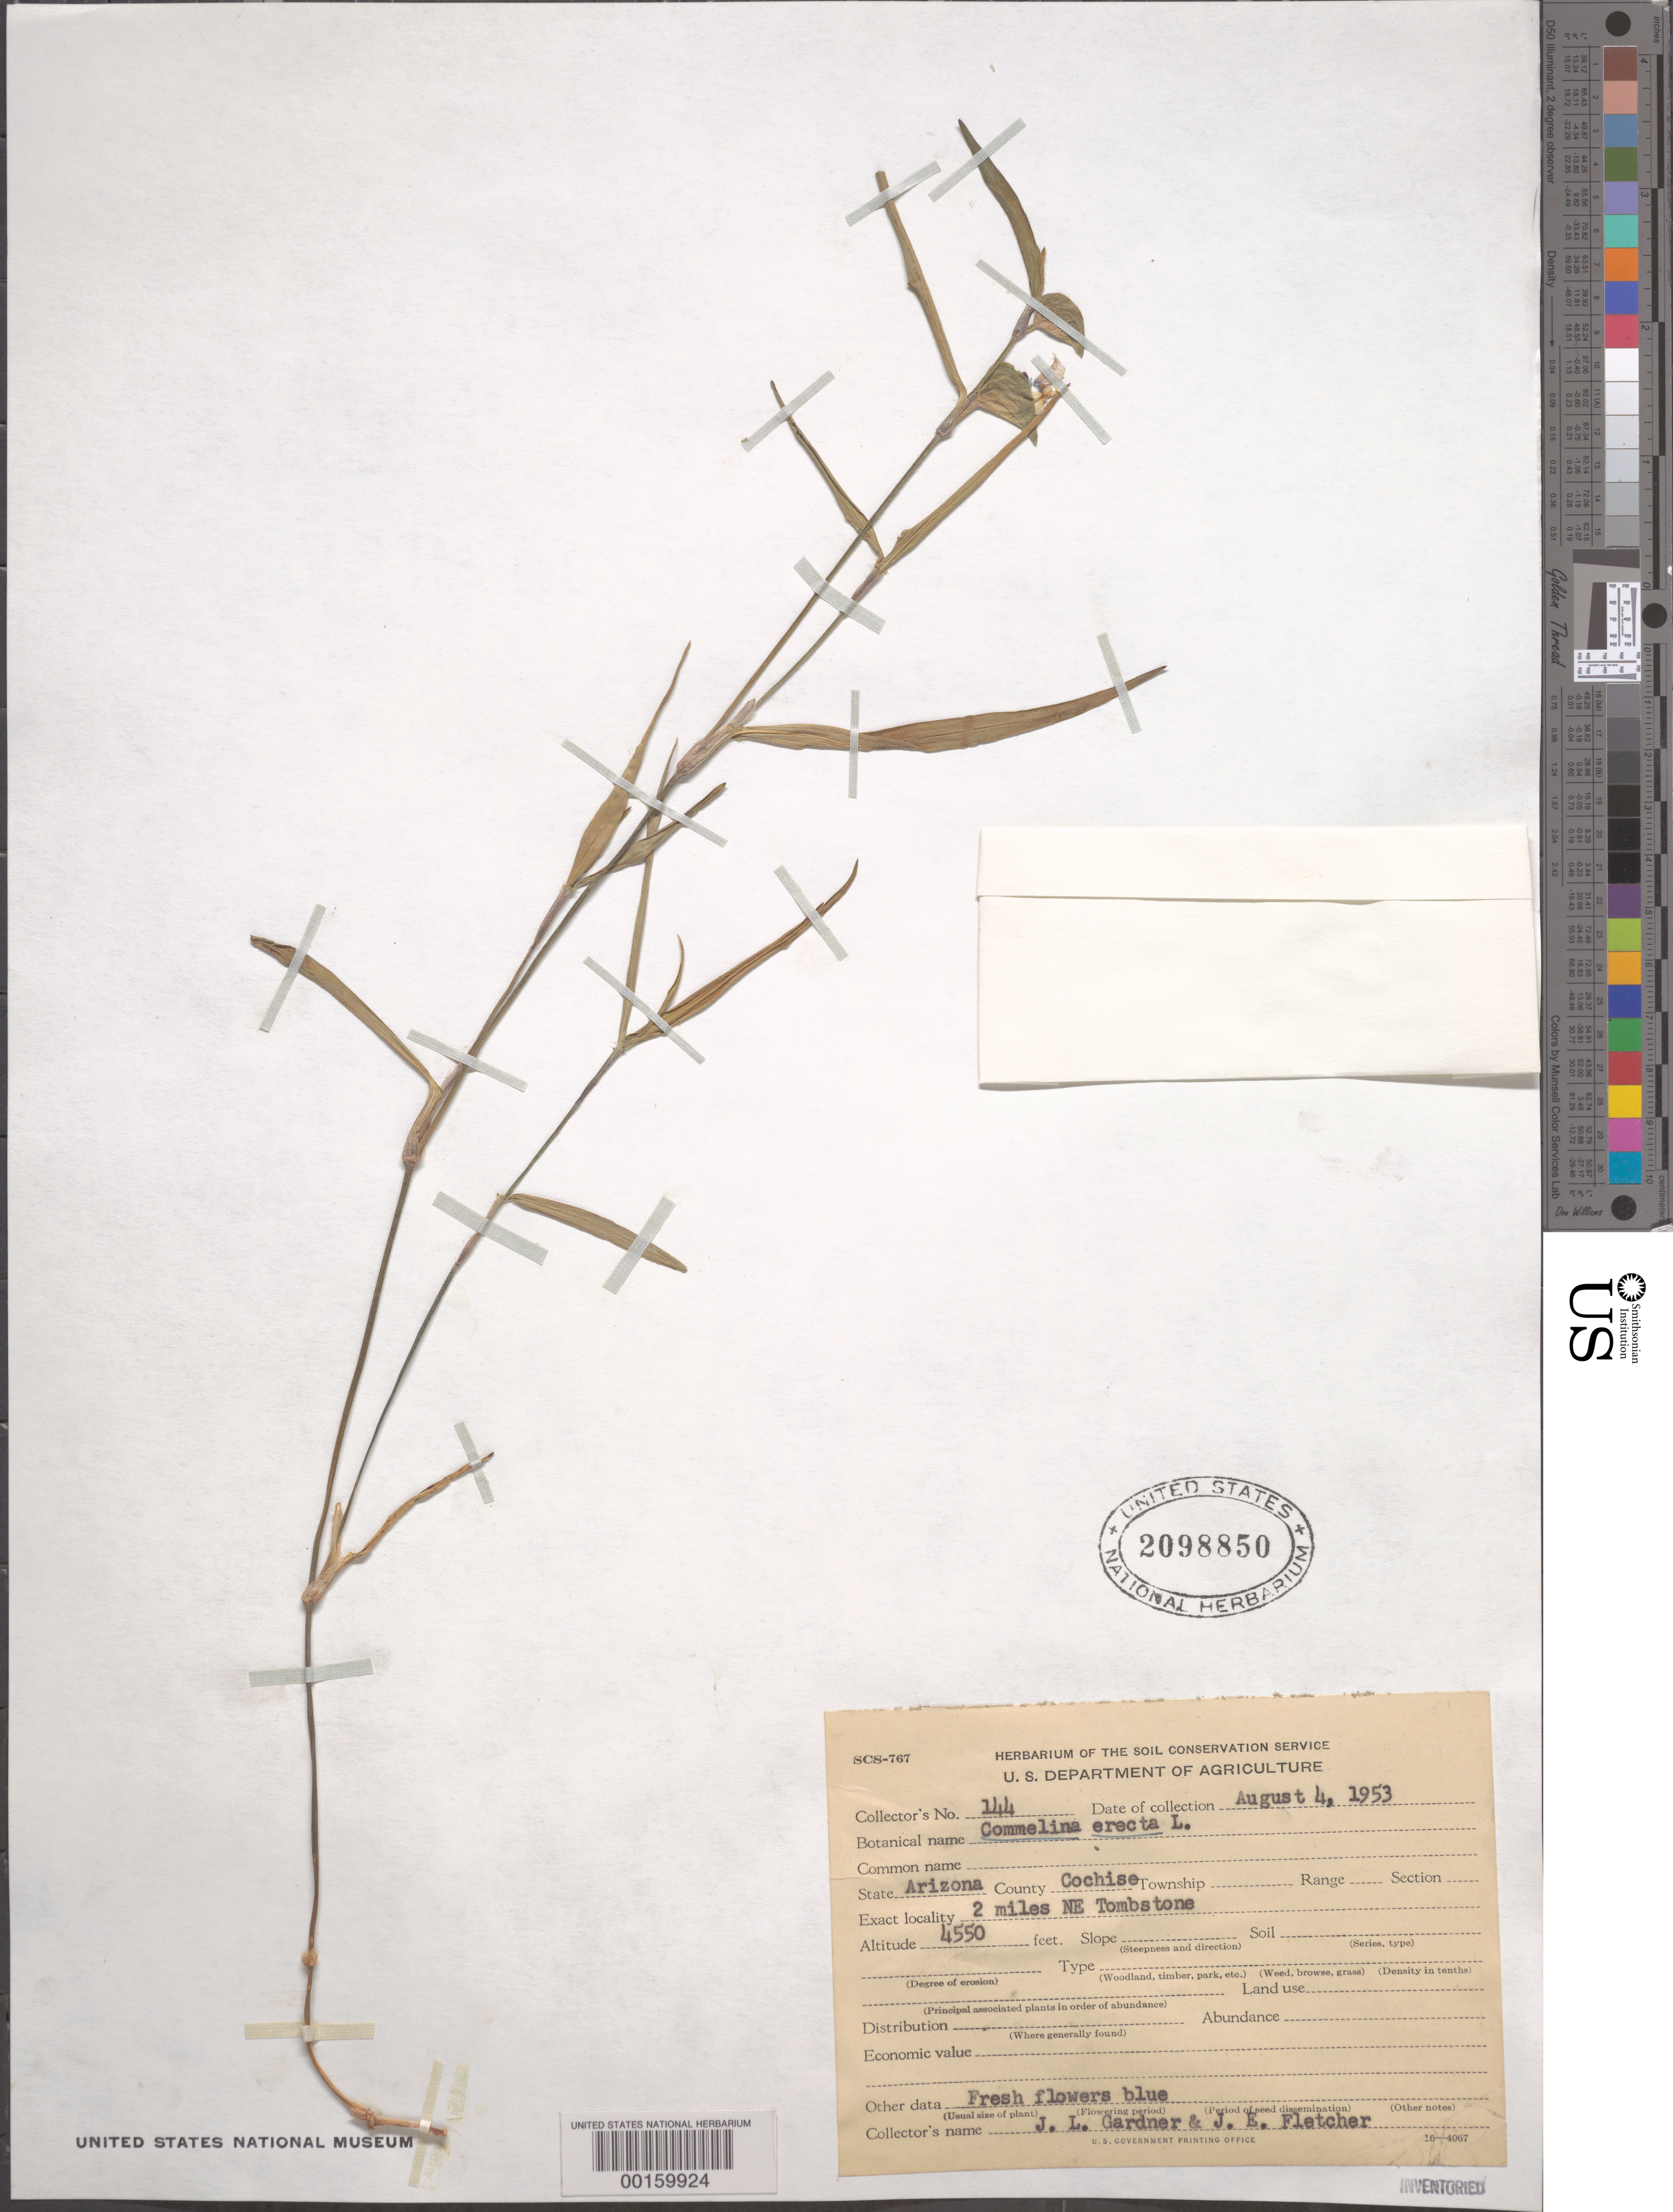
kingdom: Plantae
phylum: Tracheophyta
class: Liliopsida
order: Commelinales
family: Commelinaceae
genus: Commelina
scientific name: Commelina erecta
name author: L.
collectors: J. L. Gardner & J. Fletcher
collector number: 144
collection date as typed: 04 Aug 1954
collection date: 1954-08-04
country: United States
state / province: Arizona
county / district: Cochise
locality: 2 mi ne of tombstone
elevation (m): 1388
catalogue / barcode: US 2098850